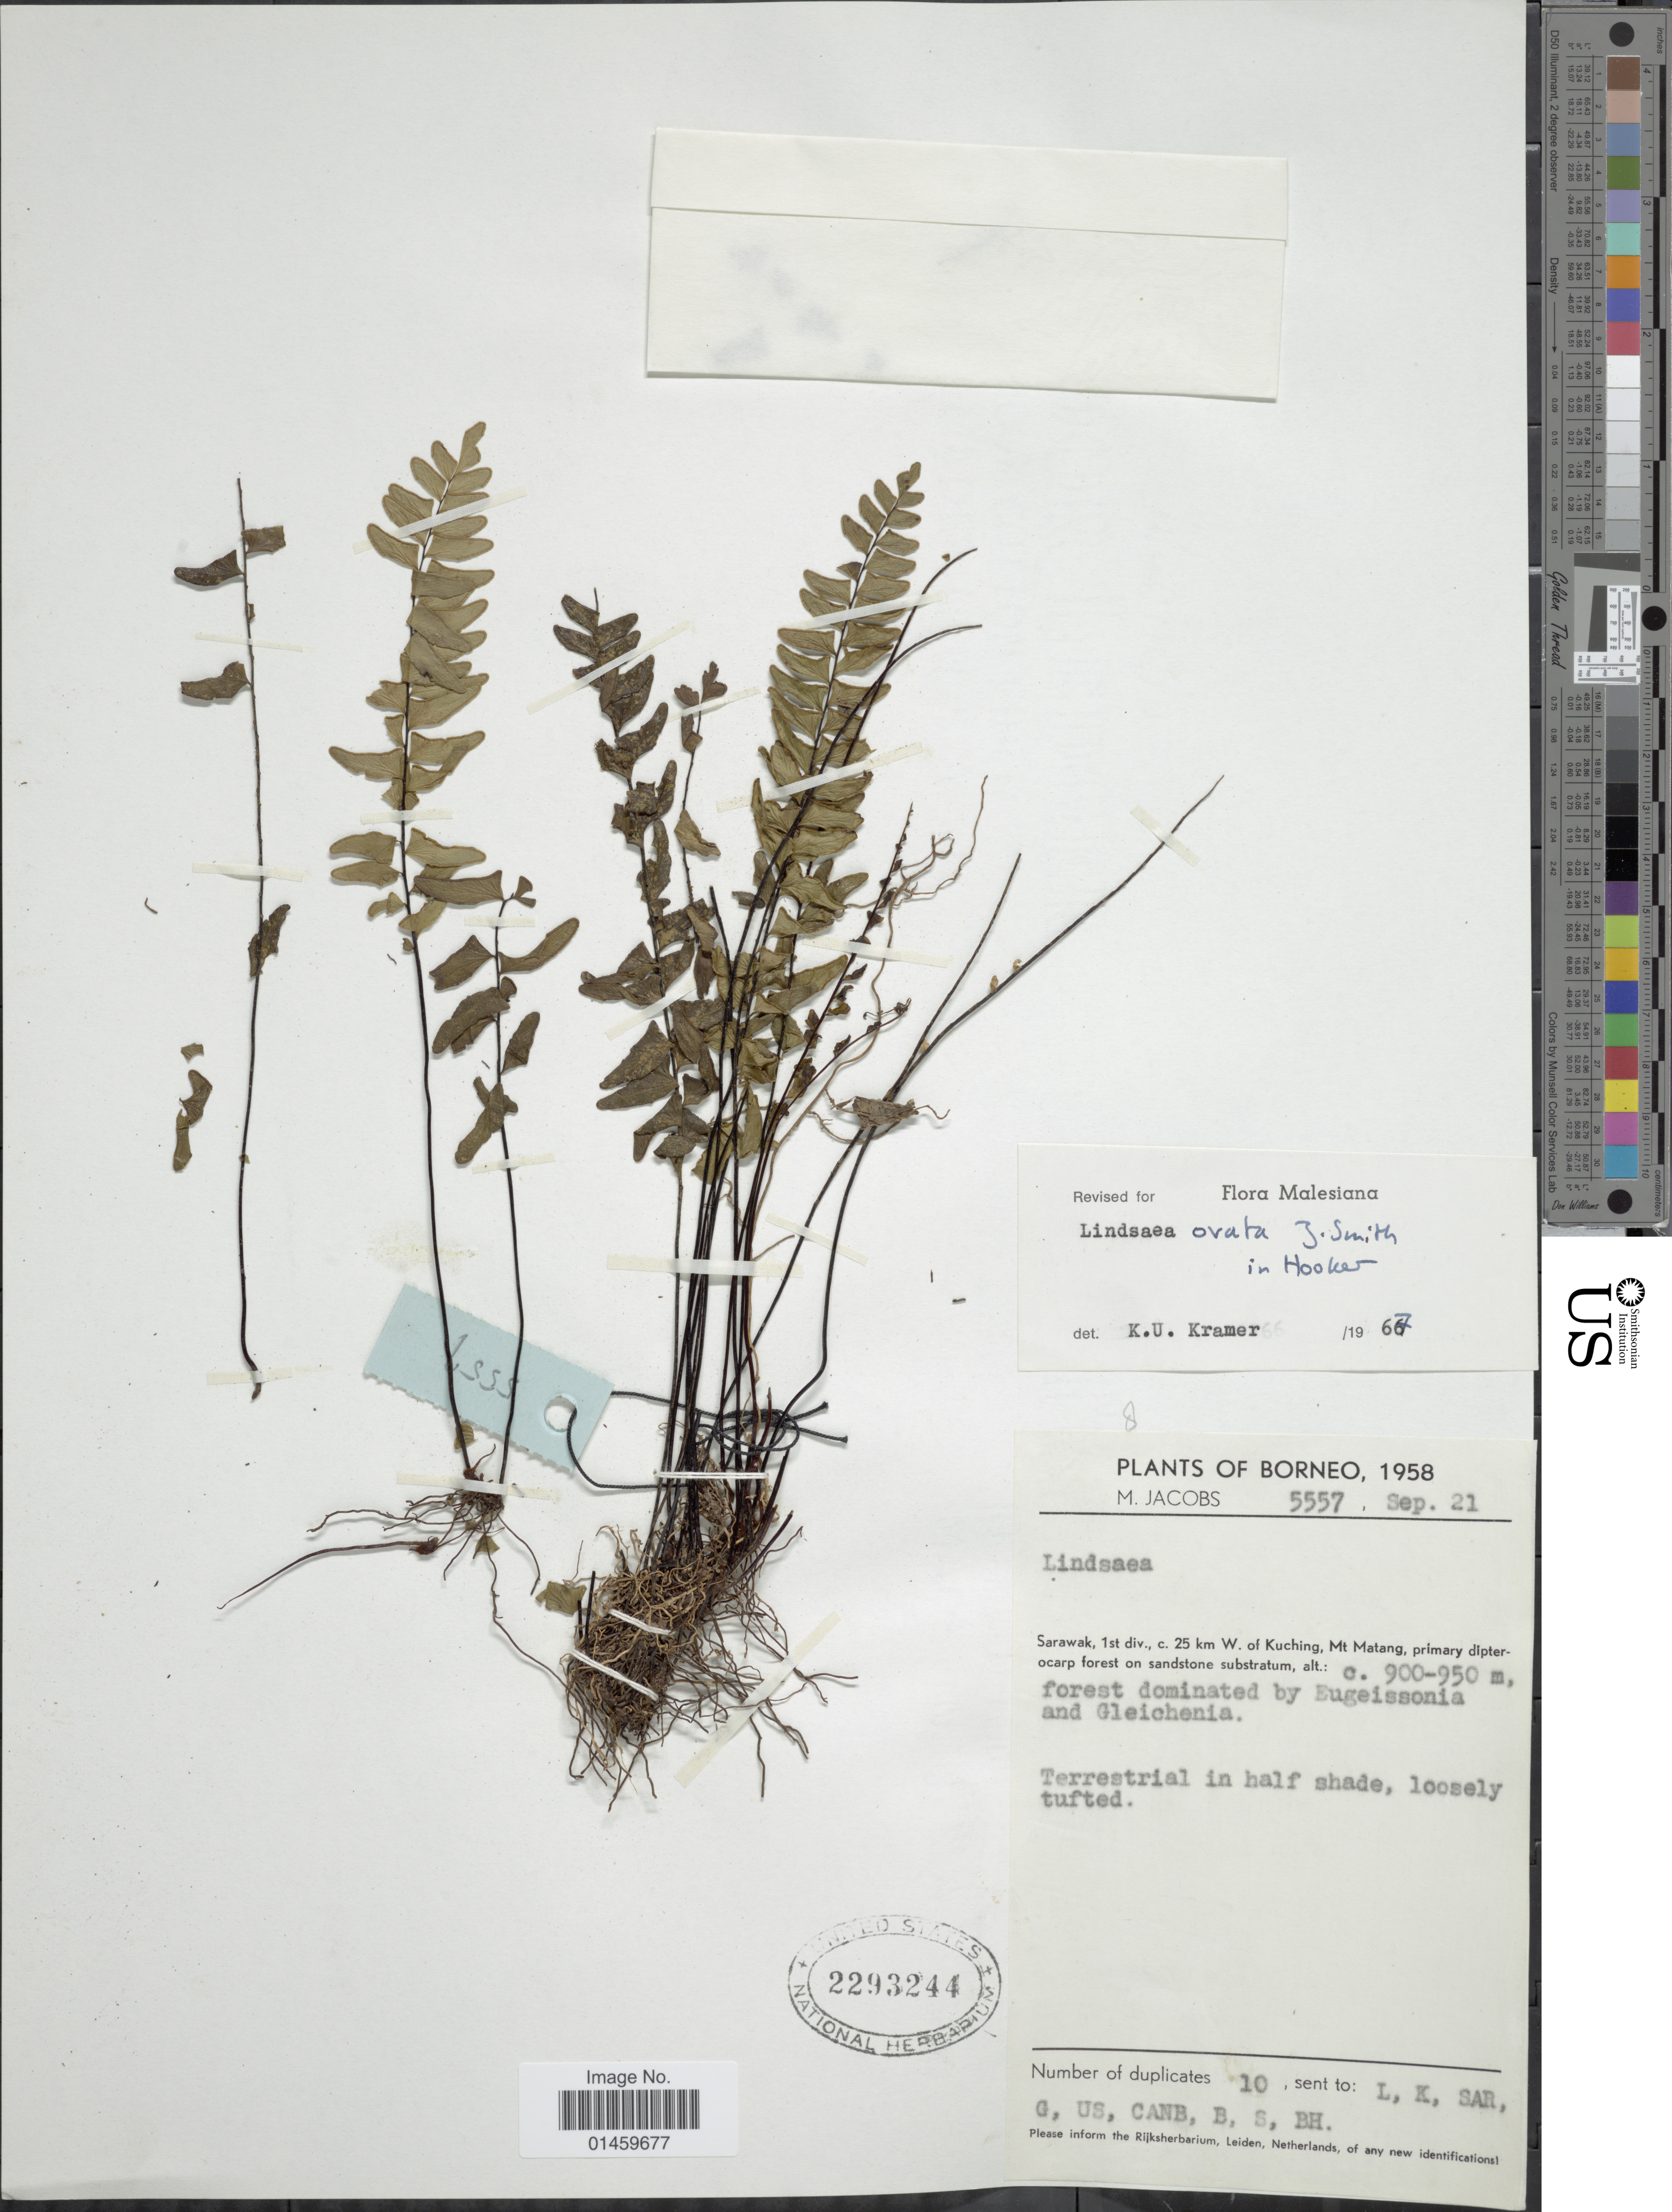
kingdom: Plantae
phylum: Tracheophyta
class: Polypodiopsida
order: Polypodiales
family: Lindsaeaceae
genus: Lindsaea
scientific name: Lindsaea ovata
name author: J. Sm.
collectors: M. Jacobs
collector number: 5557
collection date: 1958-09-21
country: Malaysia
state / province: Sarawak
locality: Borneo. 1st div., c. 25 km W. of Kuching, Mt Matang.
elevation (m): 900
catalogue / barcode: US 2293244